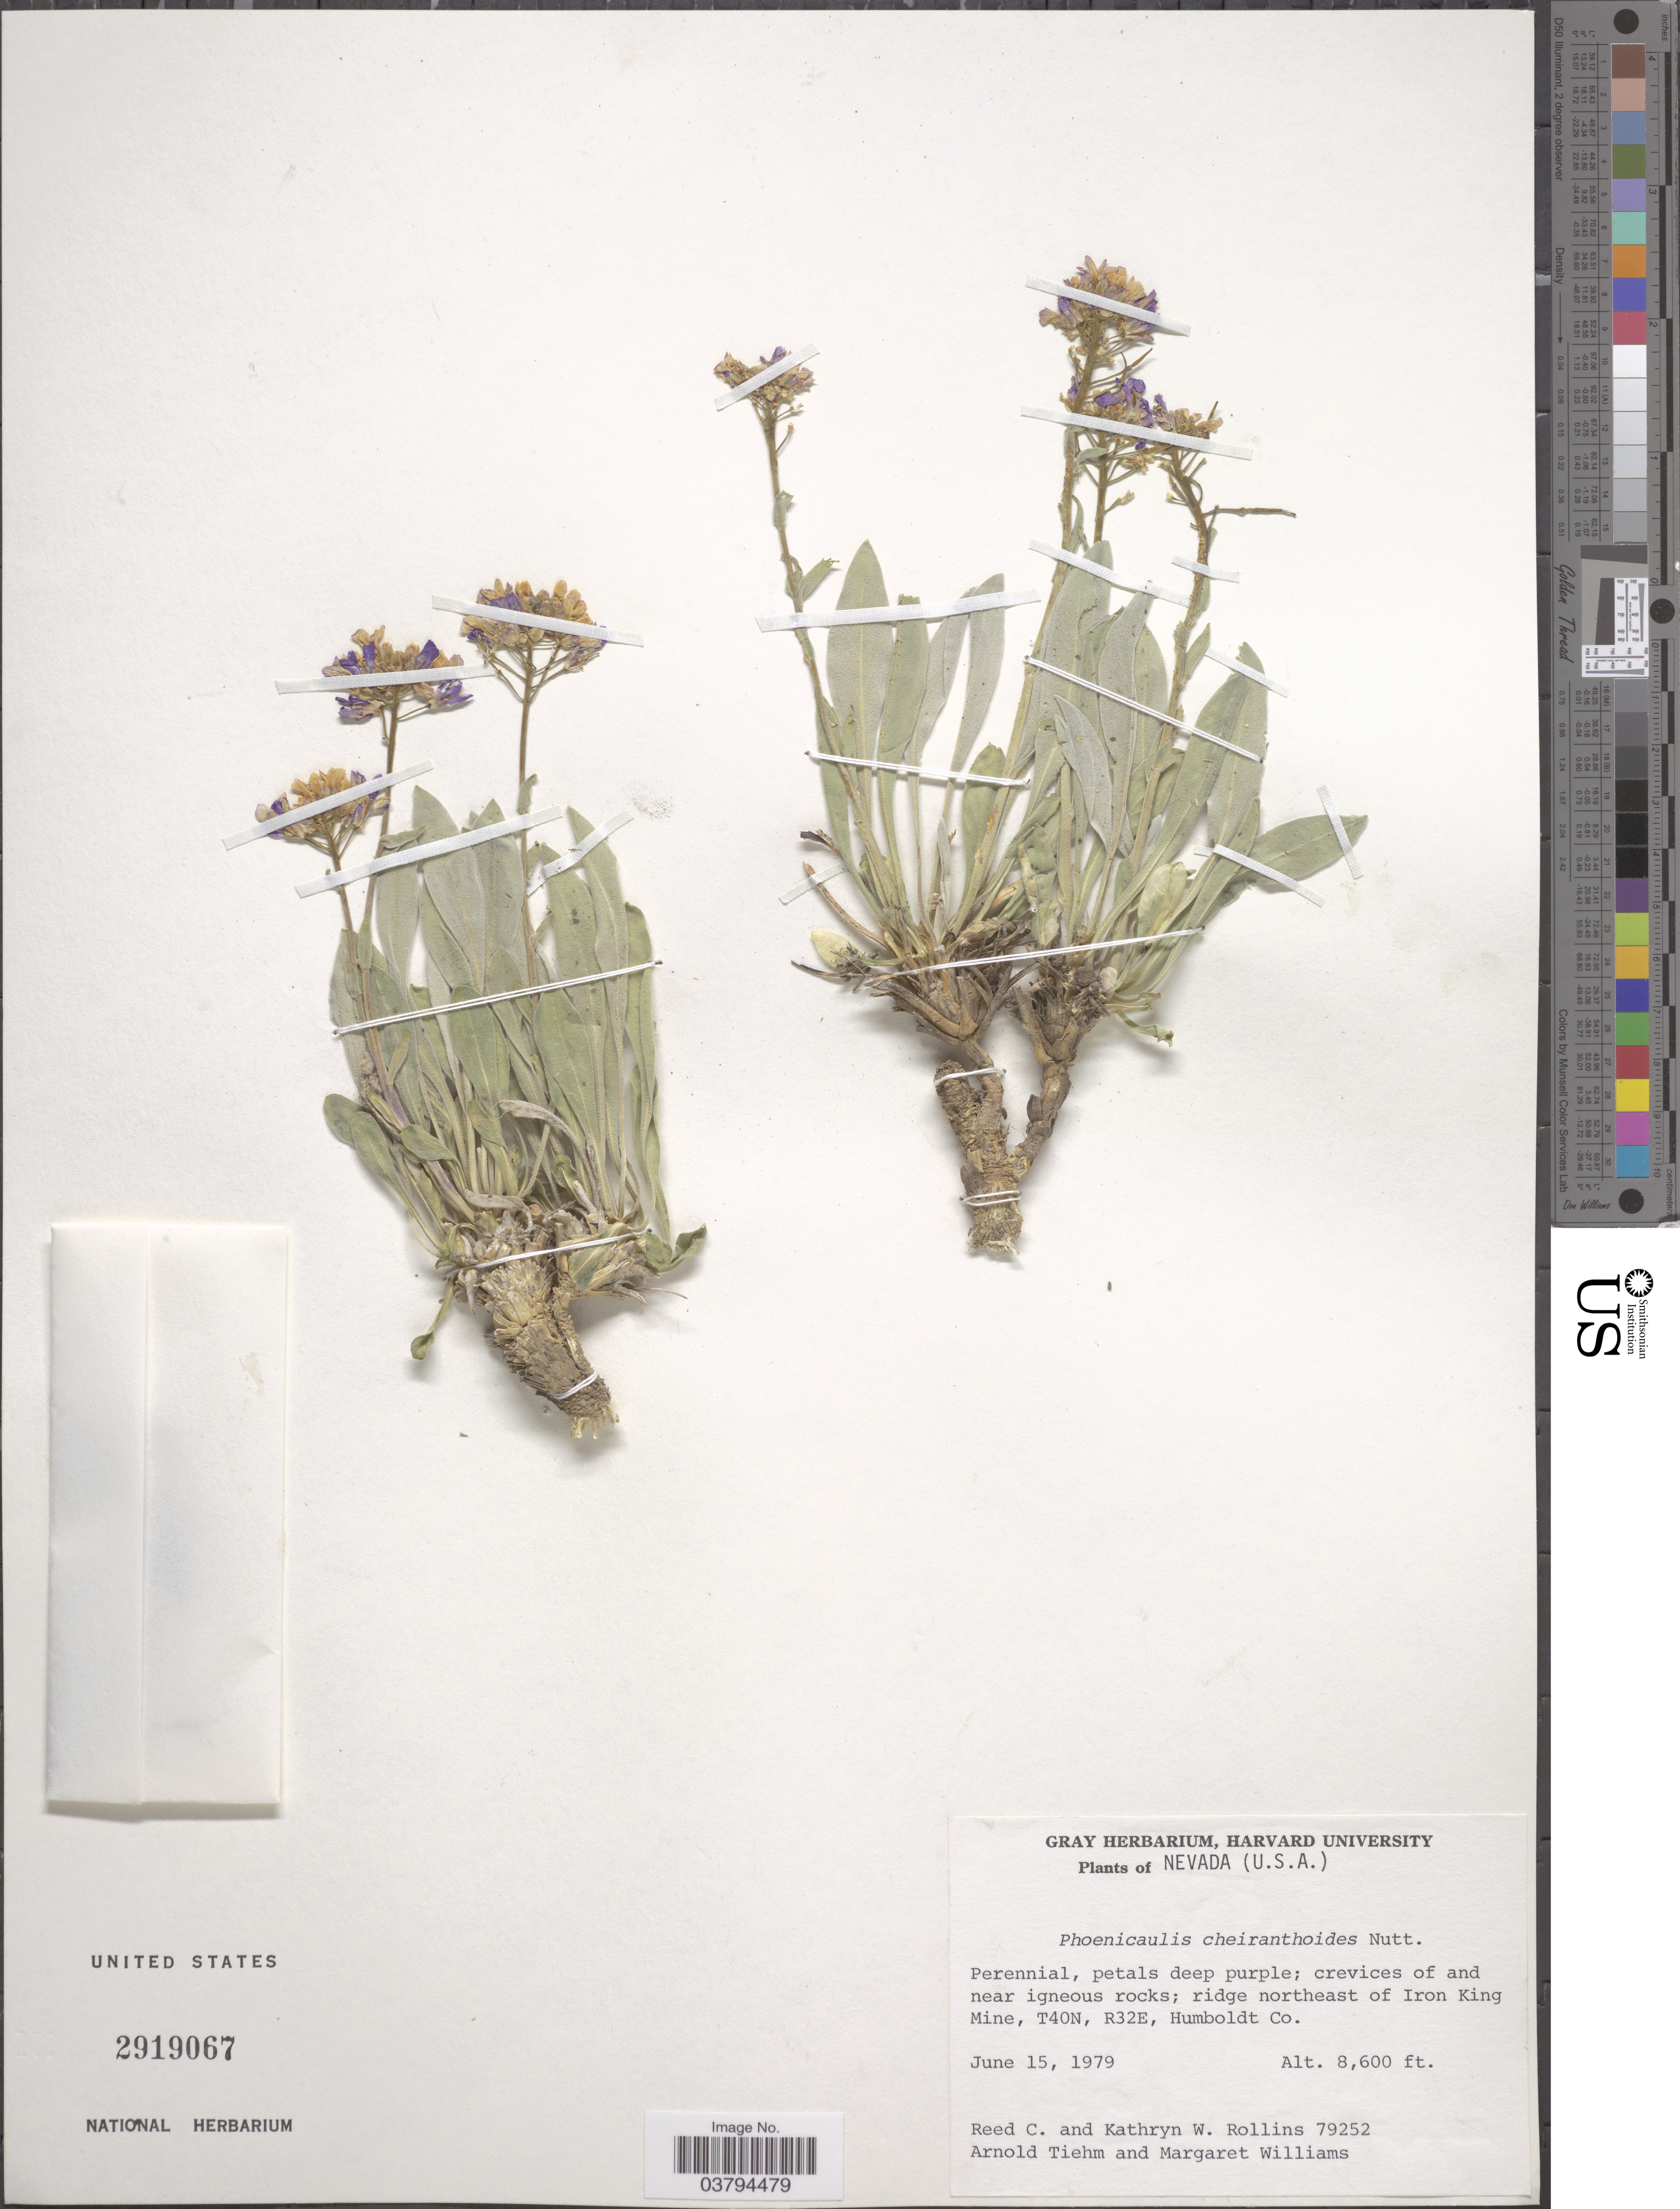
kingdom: Plantae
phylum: Tracheophyta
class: Magnoliopsida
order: Brassicales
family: Brassicaceae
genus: Phoenicaulis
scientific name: Phoenicaulis cheiranthoides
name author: Nutt.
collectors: R. C. Rollins, K. W. Rollins, A. Tiehm & Mr. Williams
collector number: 79252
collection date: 1979-06-15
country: United States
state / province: Nevada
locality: Ridge northeast of Iron King Mine, T40N, R32E, Humboldt Co.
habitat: crevices of and near igneous rocks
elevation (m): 2621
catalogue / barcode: US 2919067